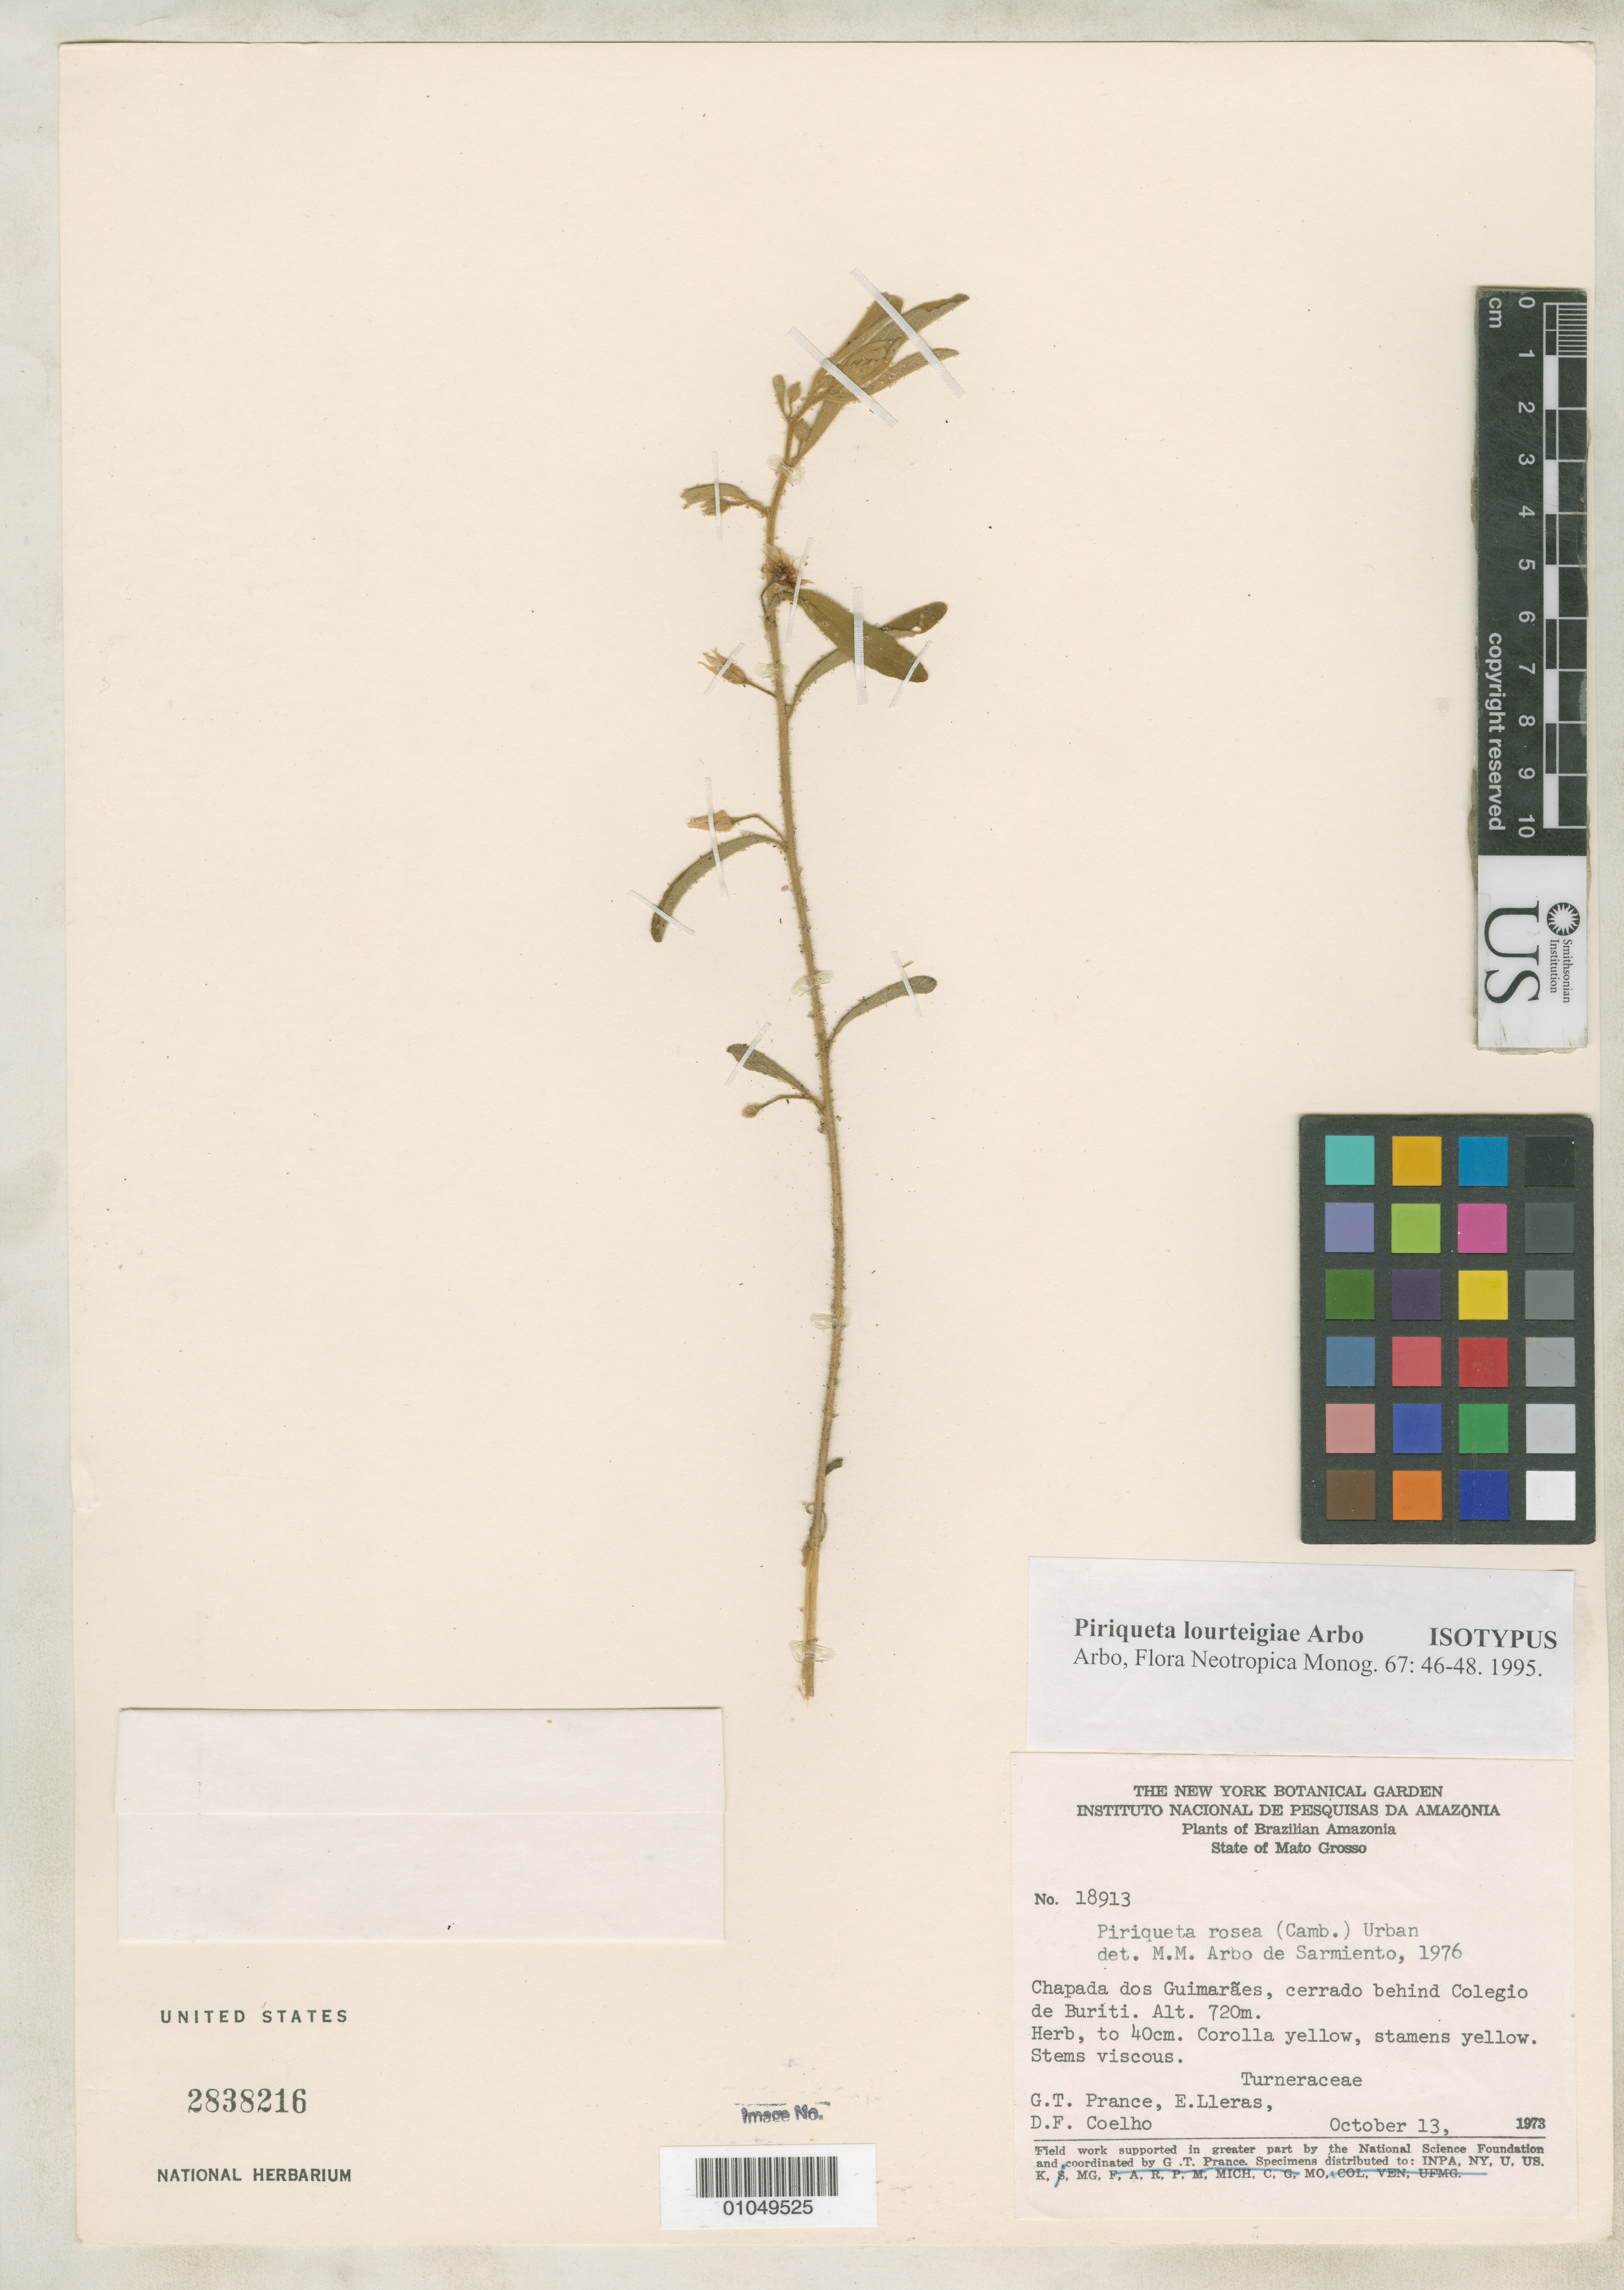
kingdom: Plantae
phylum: Tracheophyta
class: Magnoliopsida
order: Malpighiales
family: Turneraceae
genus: Piriqueta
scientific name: Piriqueta lourteigiae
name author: Arbo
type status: Isotype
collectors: G. T. Prance, E. Lleras & D. F. Coêlho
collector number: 18913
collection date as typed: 13 Oct 1973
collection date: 1973-10-13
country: Brazil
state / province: Mato Grosso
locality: Chapada dos Guimarães, cerrado behind Colegio de Buriti.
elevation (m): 720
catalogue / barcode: US 2838216